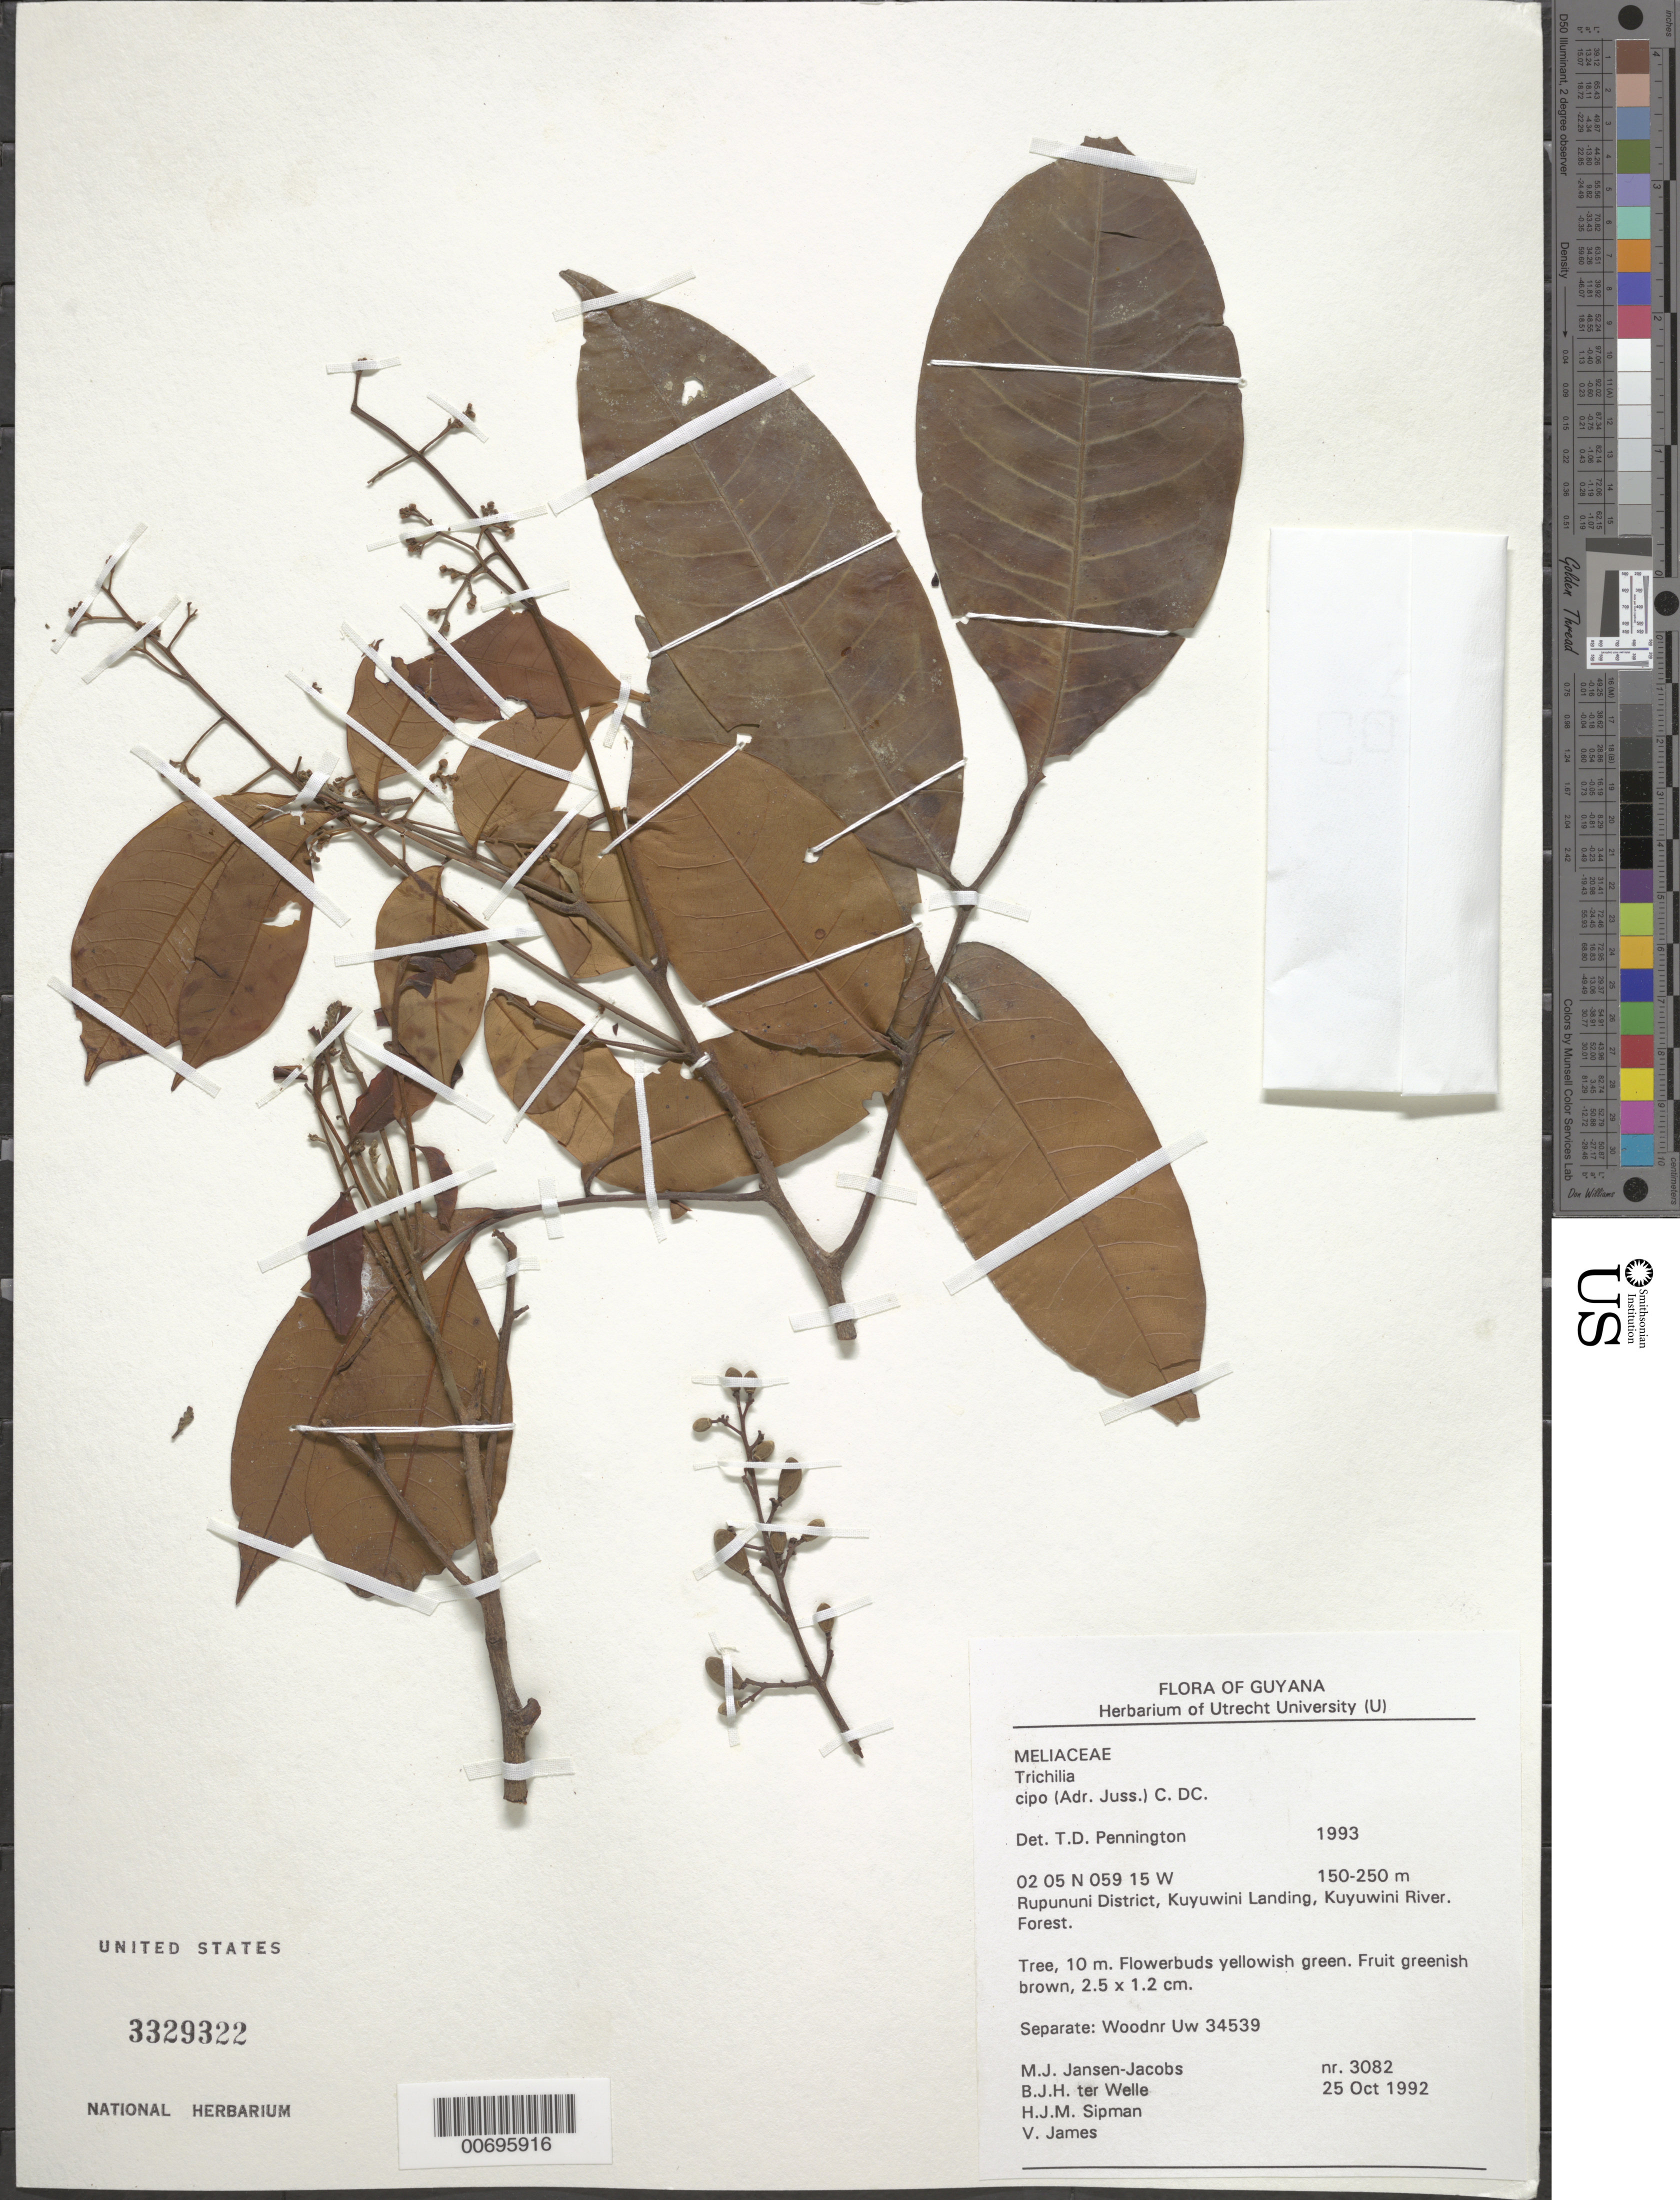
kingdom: Plantae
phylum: Tracheophyta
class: Magnoliopsida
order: Sapindales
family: Meliaceae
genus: Trichilia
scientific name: Trichilia cipo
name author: (A. Juss.) C. DC.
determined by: Pennington, T. D., (K)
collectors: M. J. Jansen-Jacobs, B. Welle, H. J. M. Sipman & V. James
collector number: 3082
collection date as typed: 25-Oct-92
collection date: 1992-10-25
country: Guyana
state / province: U. Takutu-U. Essequibo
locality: Kuyuwini Landing, Kuyuwini River, Rupununi District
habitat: Forest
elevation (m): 150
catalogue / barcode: US 3329322